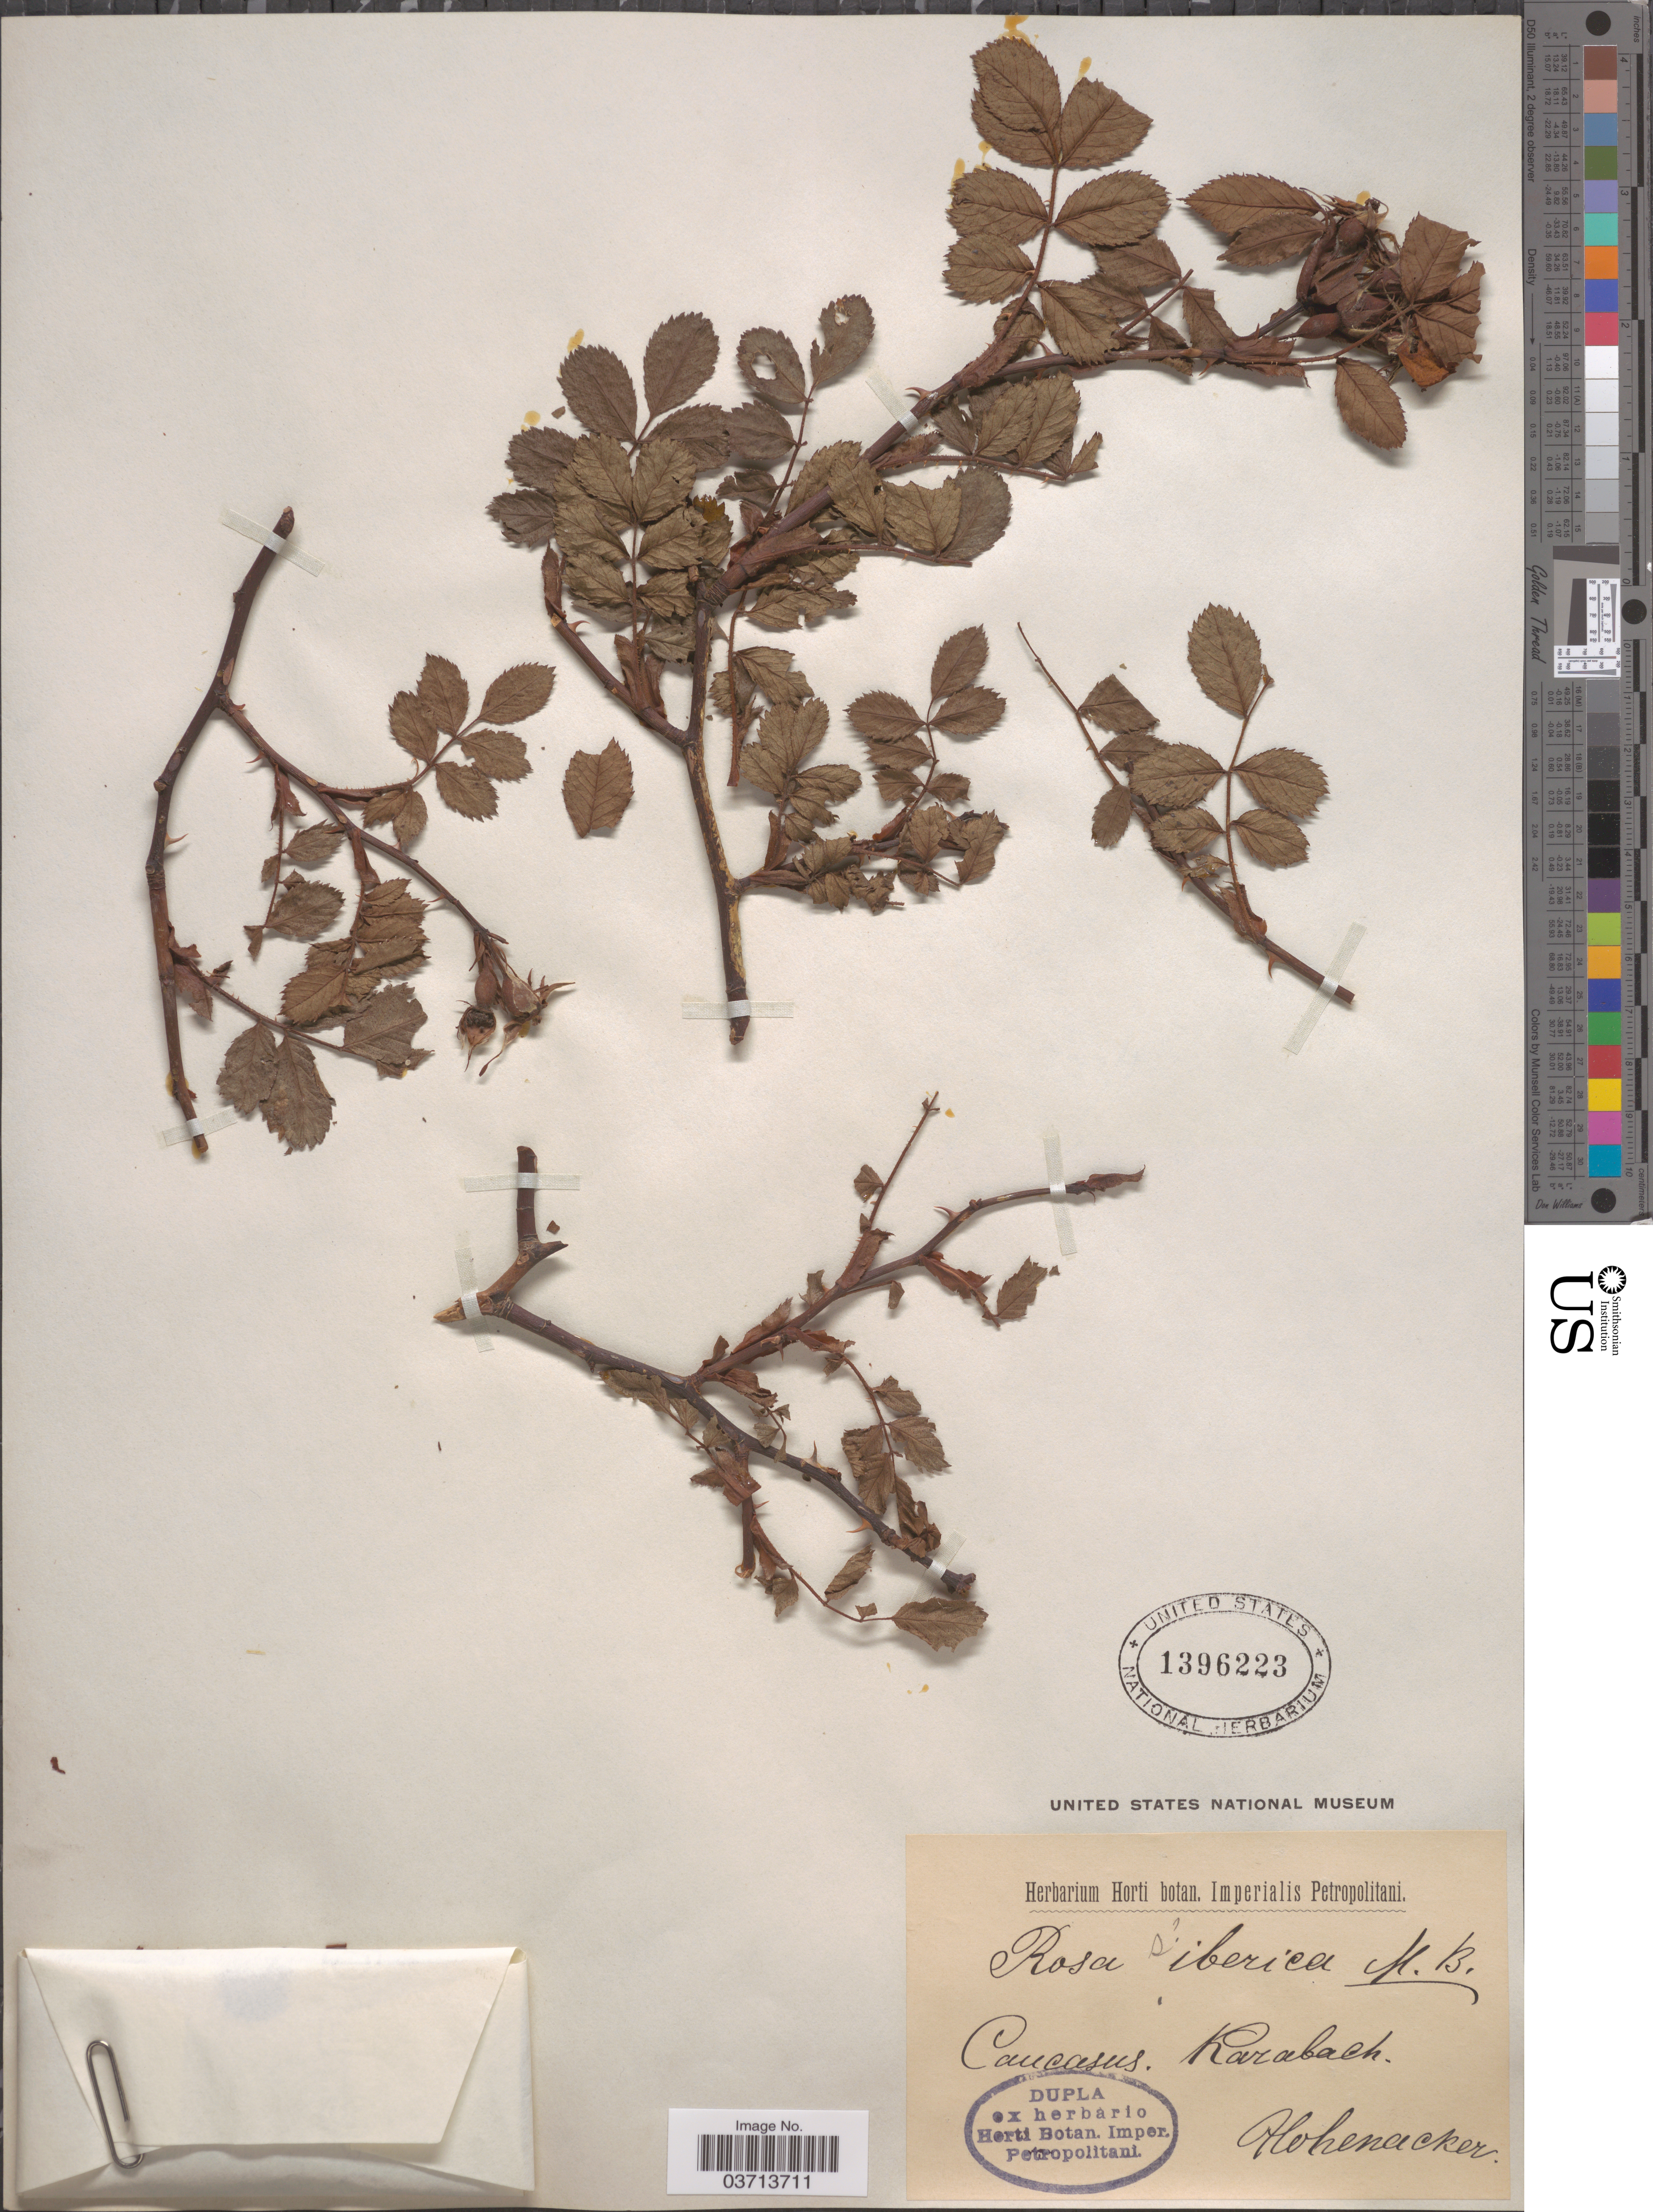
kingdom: Plantae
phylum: Tracheophyta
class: Magnoliopsida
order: Rosales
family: Rosaceae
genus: Rosa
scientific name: Rosa sibirica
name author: Tratt.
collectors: Hohenacker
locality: Caucasus. Karabach.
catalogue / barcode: US 1396223